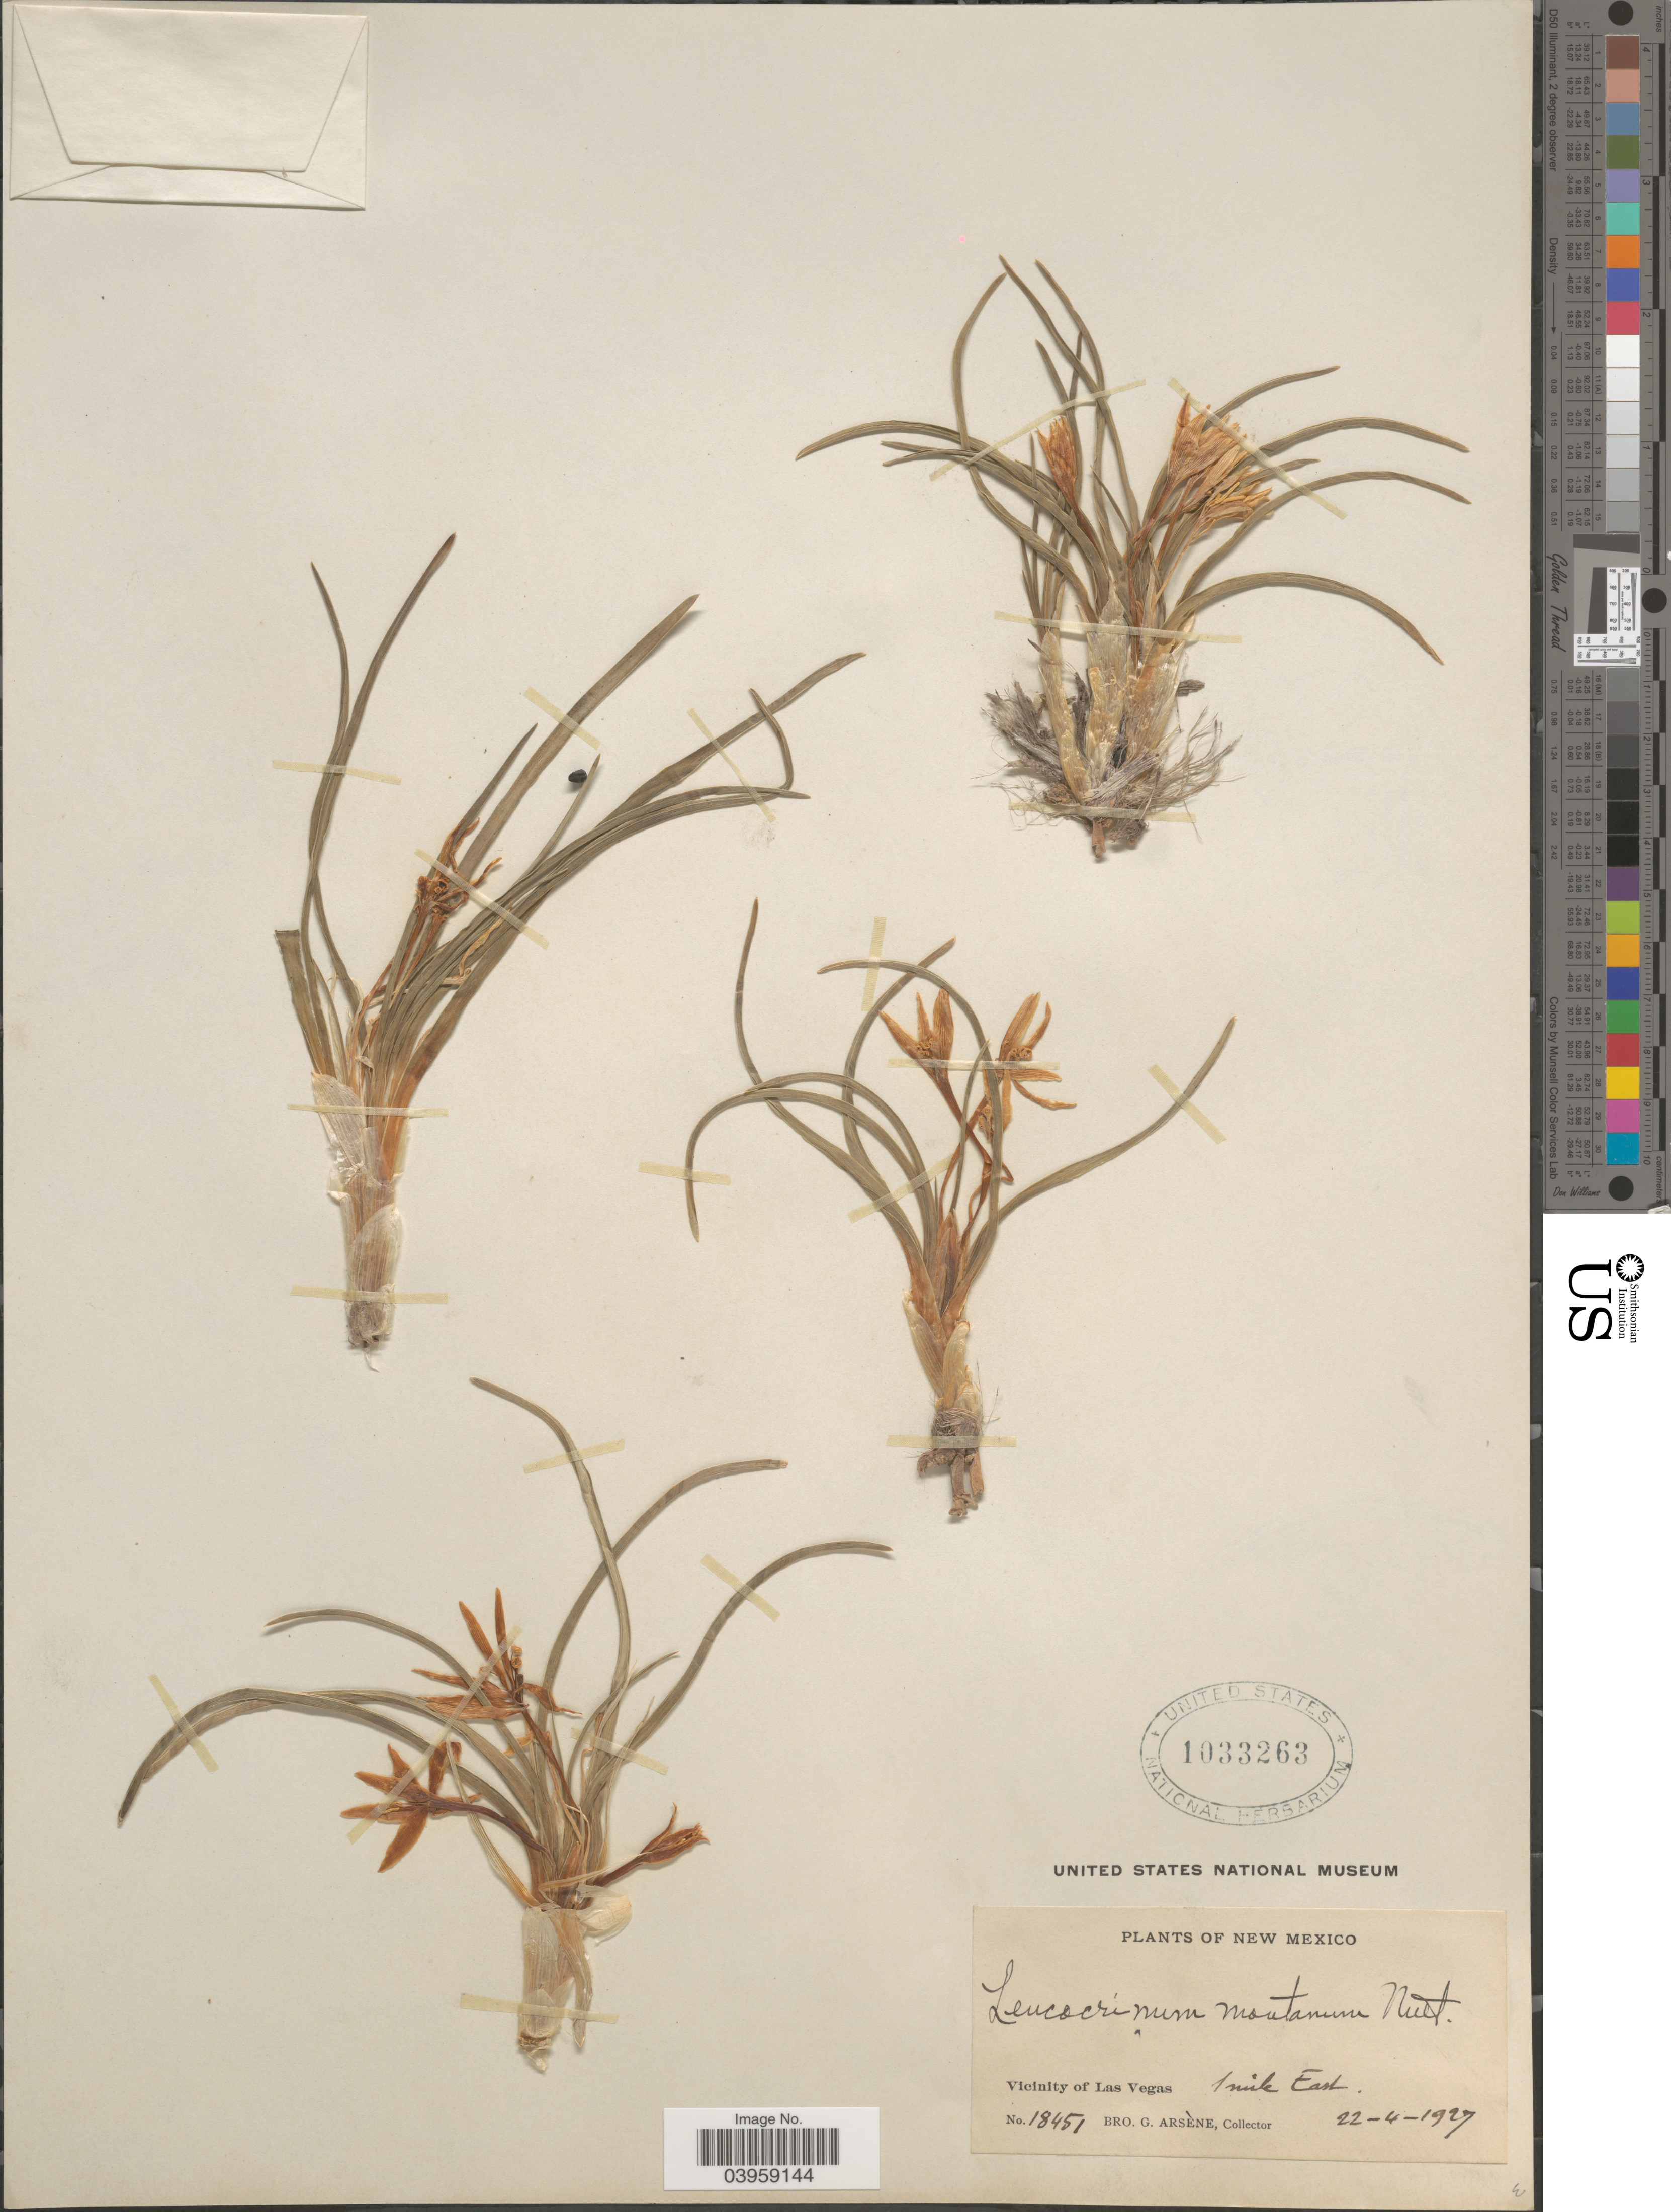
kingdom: Plantae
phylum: Tracheophyta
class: Liliopsida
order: Asparagales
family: Asparagaceae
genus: Leucocrinum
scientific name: Leucocrinum montanum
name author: Nutt.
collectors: Bro. G. Arsène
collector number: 18451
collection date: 1927-04-22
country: United States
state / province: New Mexico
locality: Vicinity of Las Vegas. 1 mile East.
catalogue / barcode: US 1033263